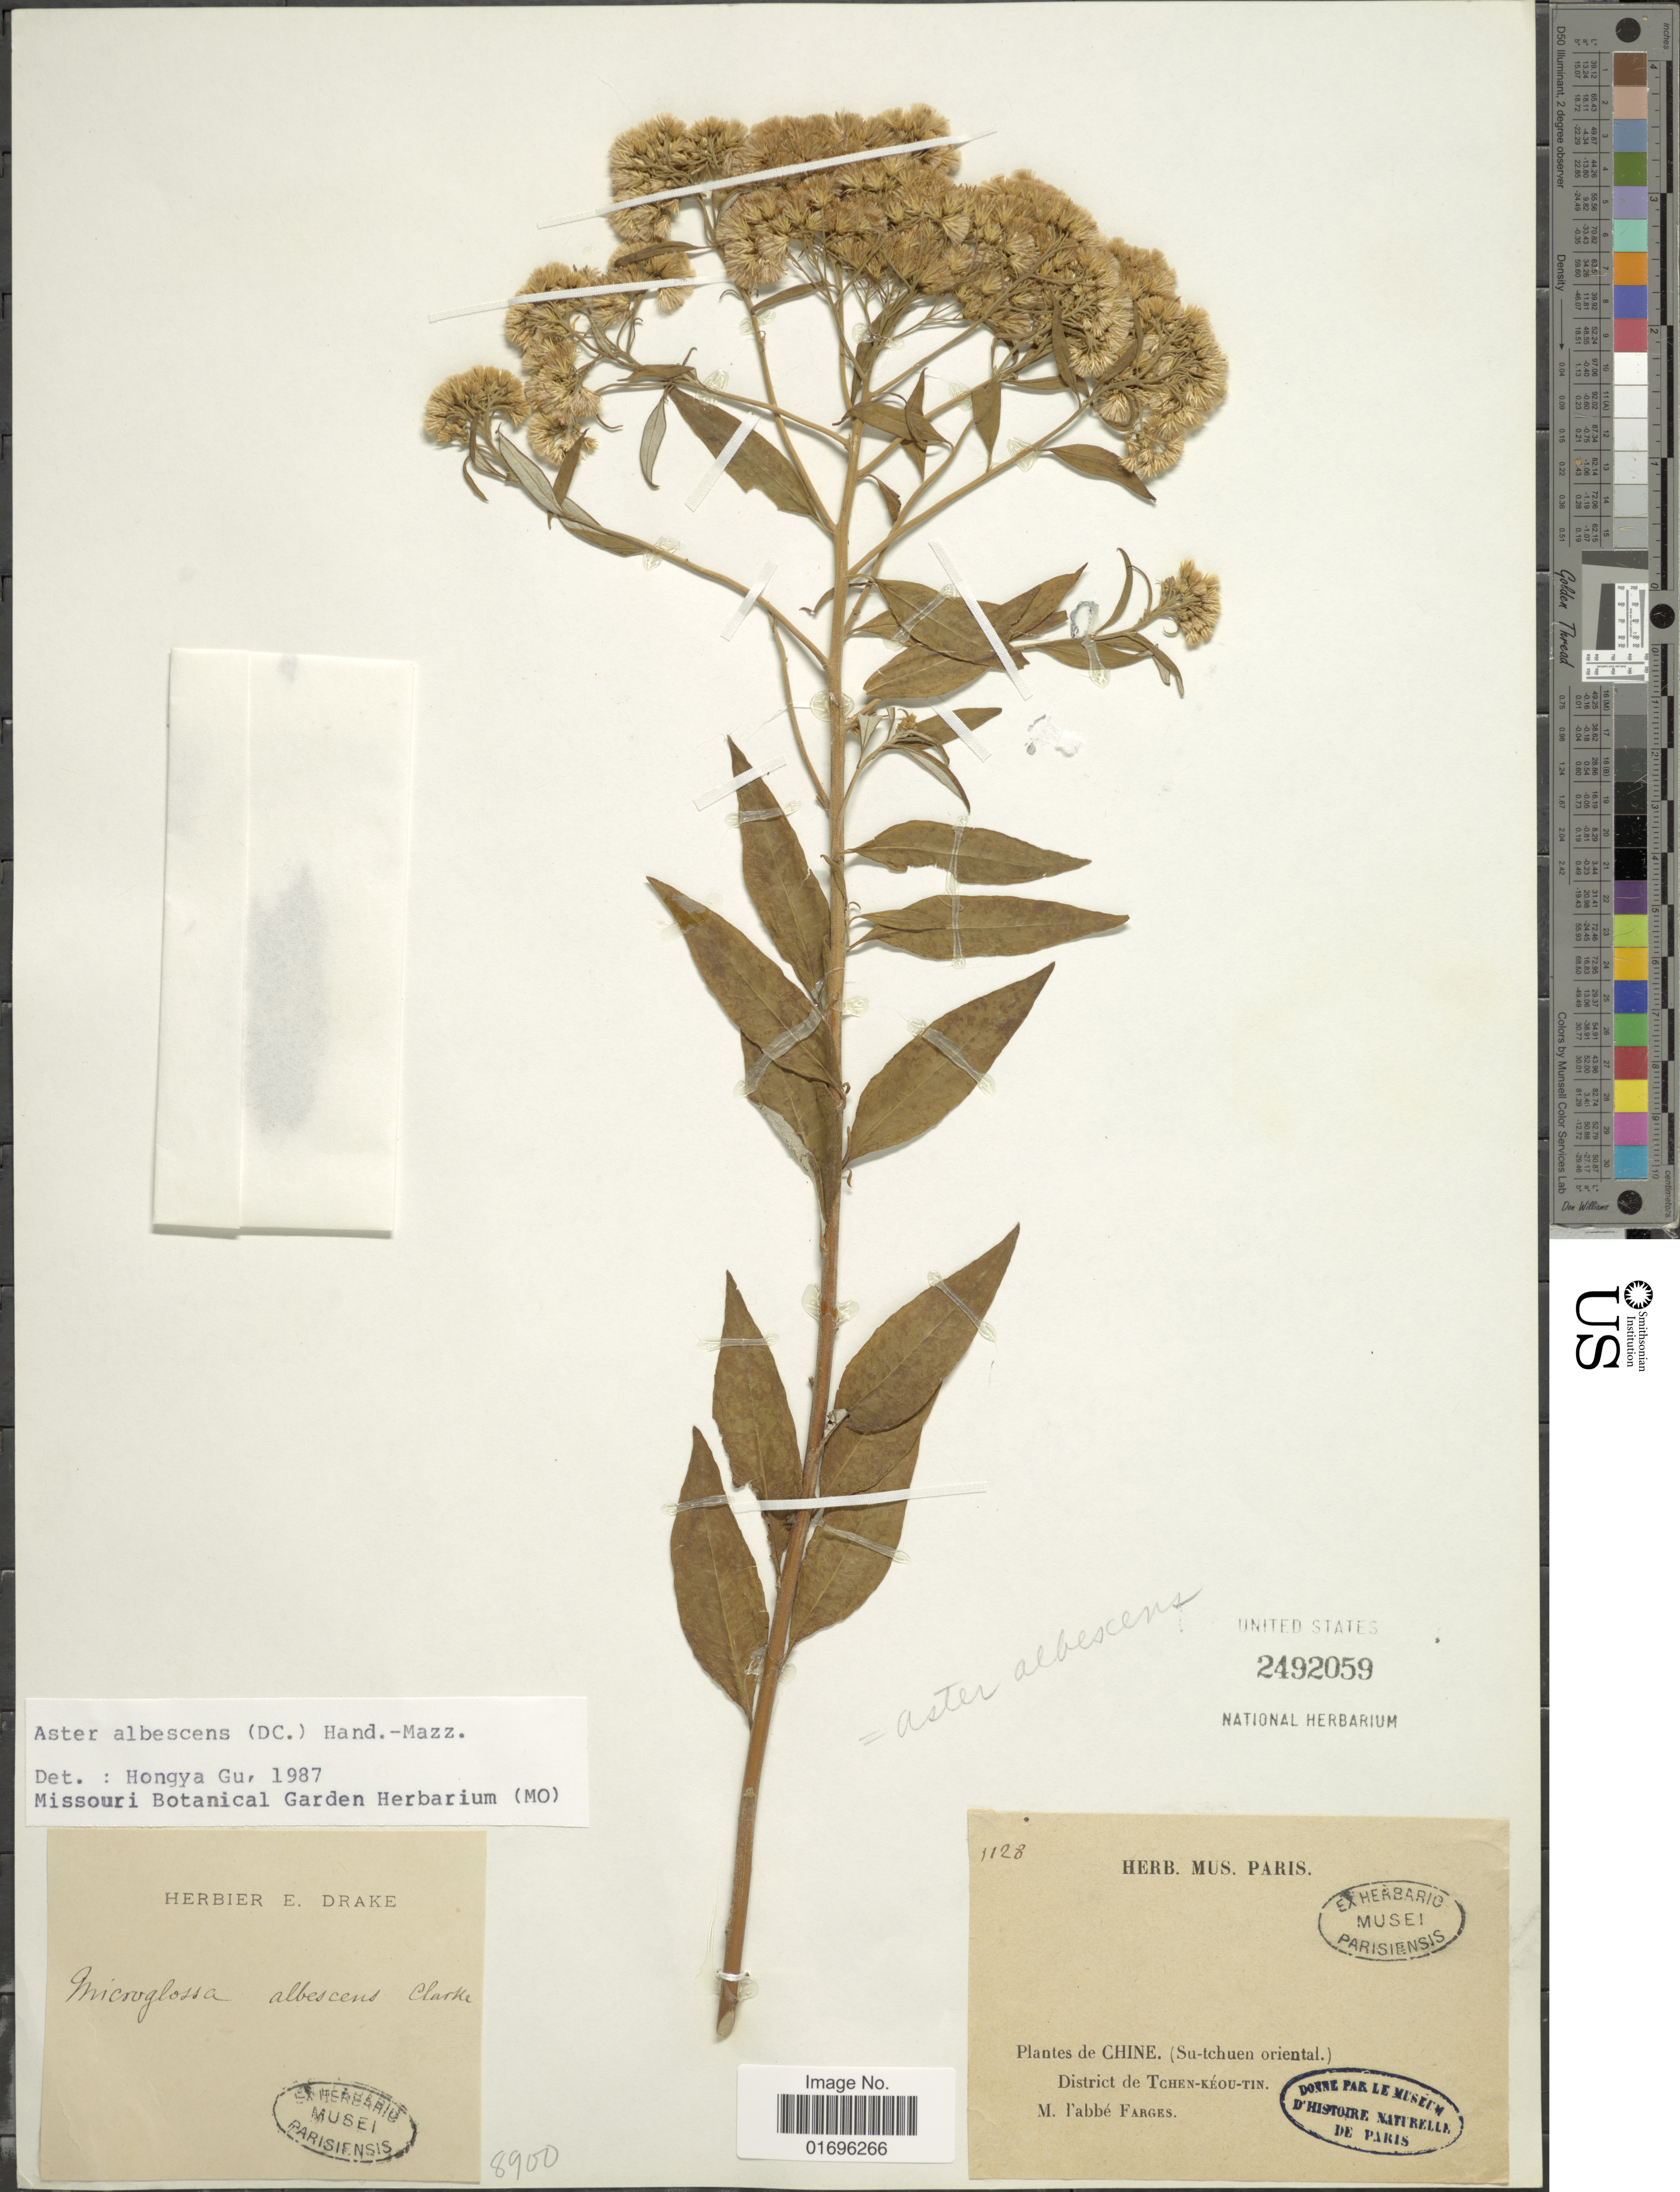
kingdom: Plantae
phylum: Tracheophyta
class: Magnoliopsida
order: Asterales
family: Asteraceae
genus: Aster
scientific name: Aster albescens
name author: Wall.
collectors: M. Farges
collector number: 1128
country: China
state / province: Sichuan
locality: Chine. (Su-tchuen oriental.). District de Tchen-Kéou-Tin.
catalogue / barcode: US 2492059